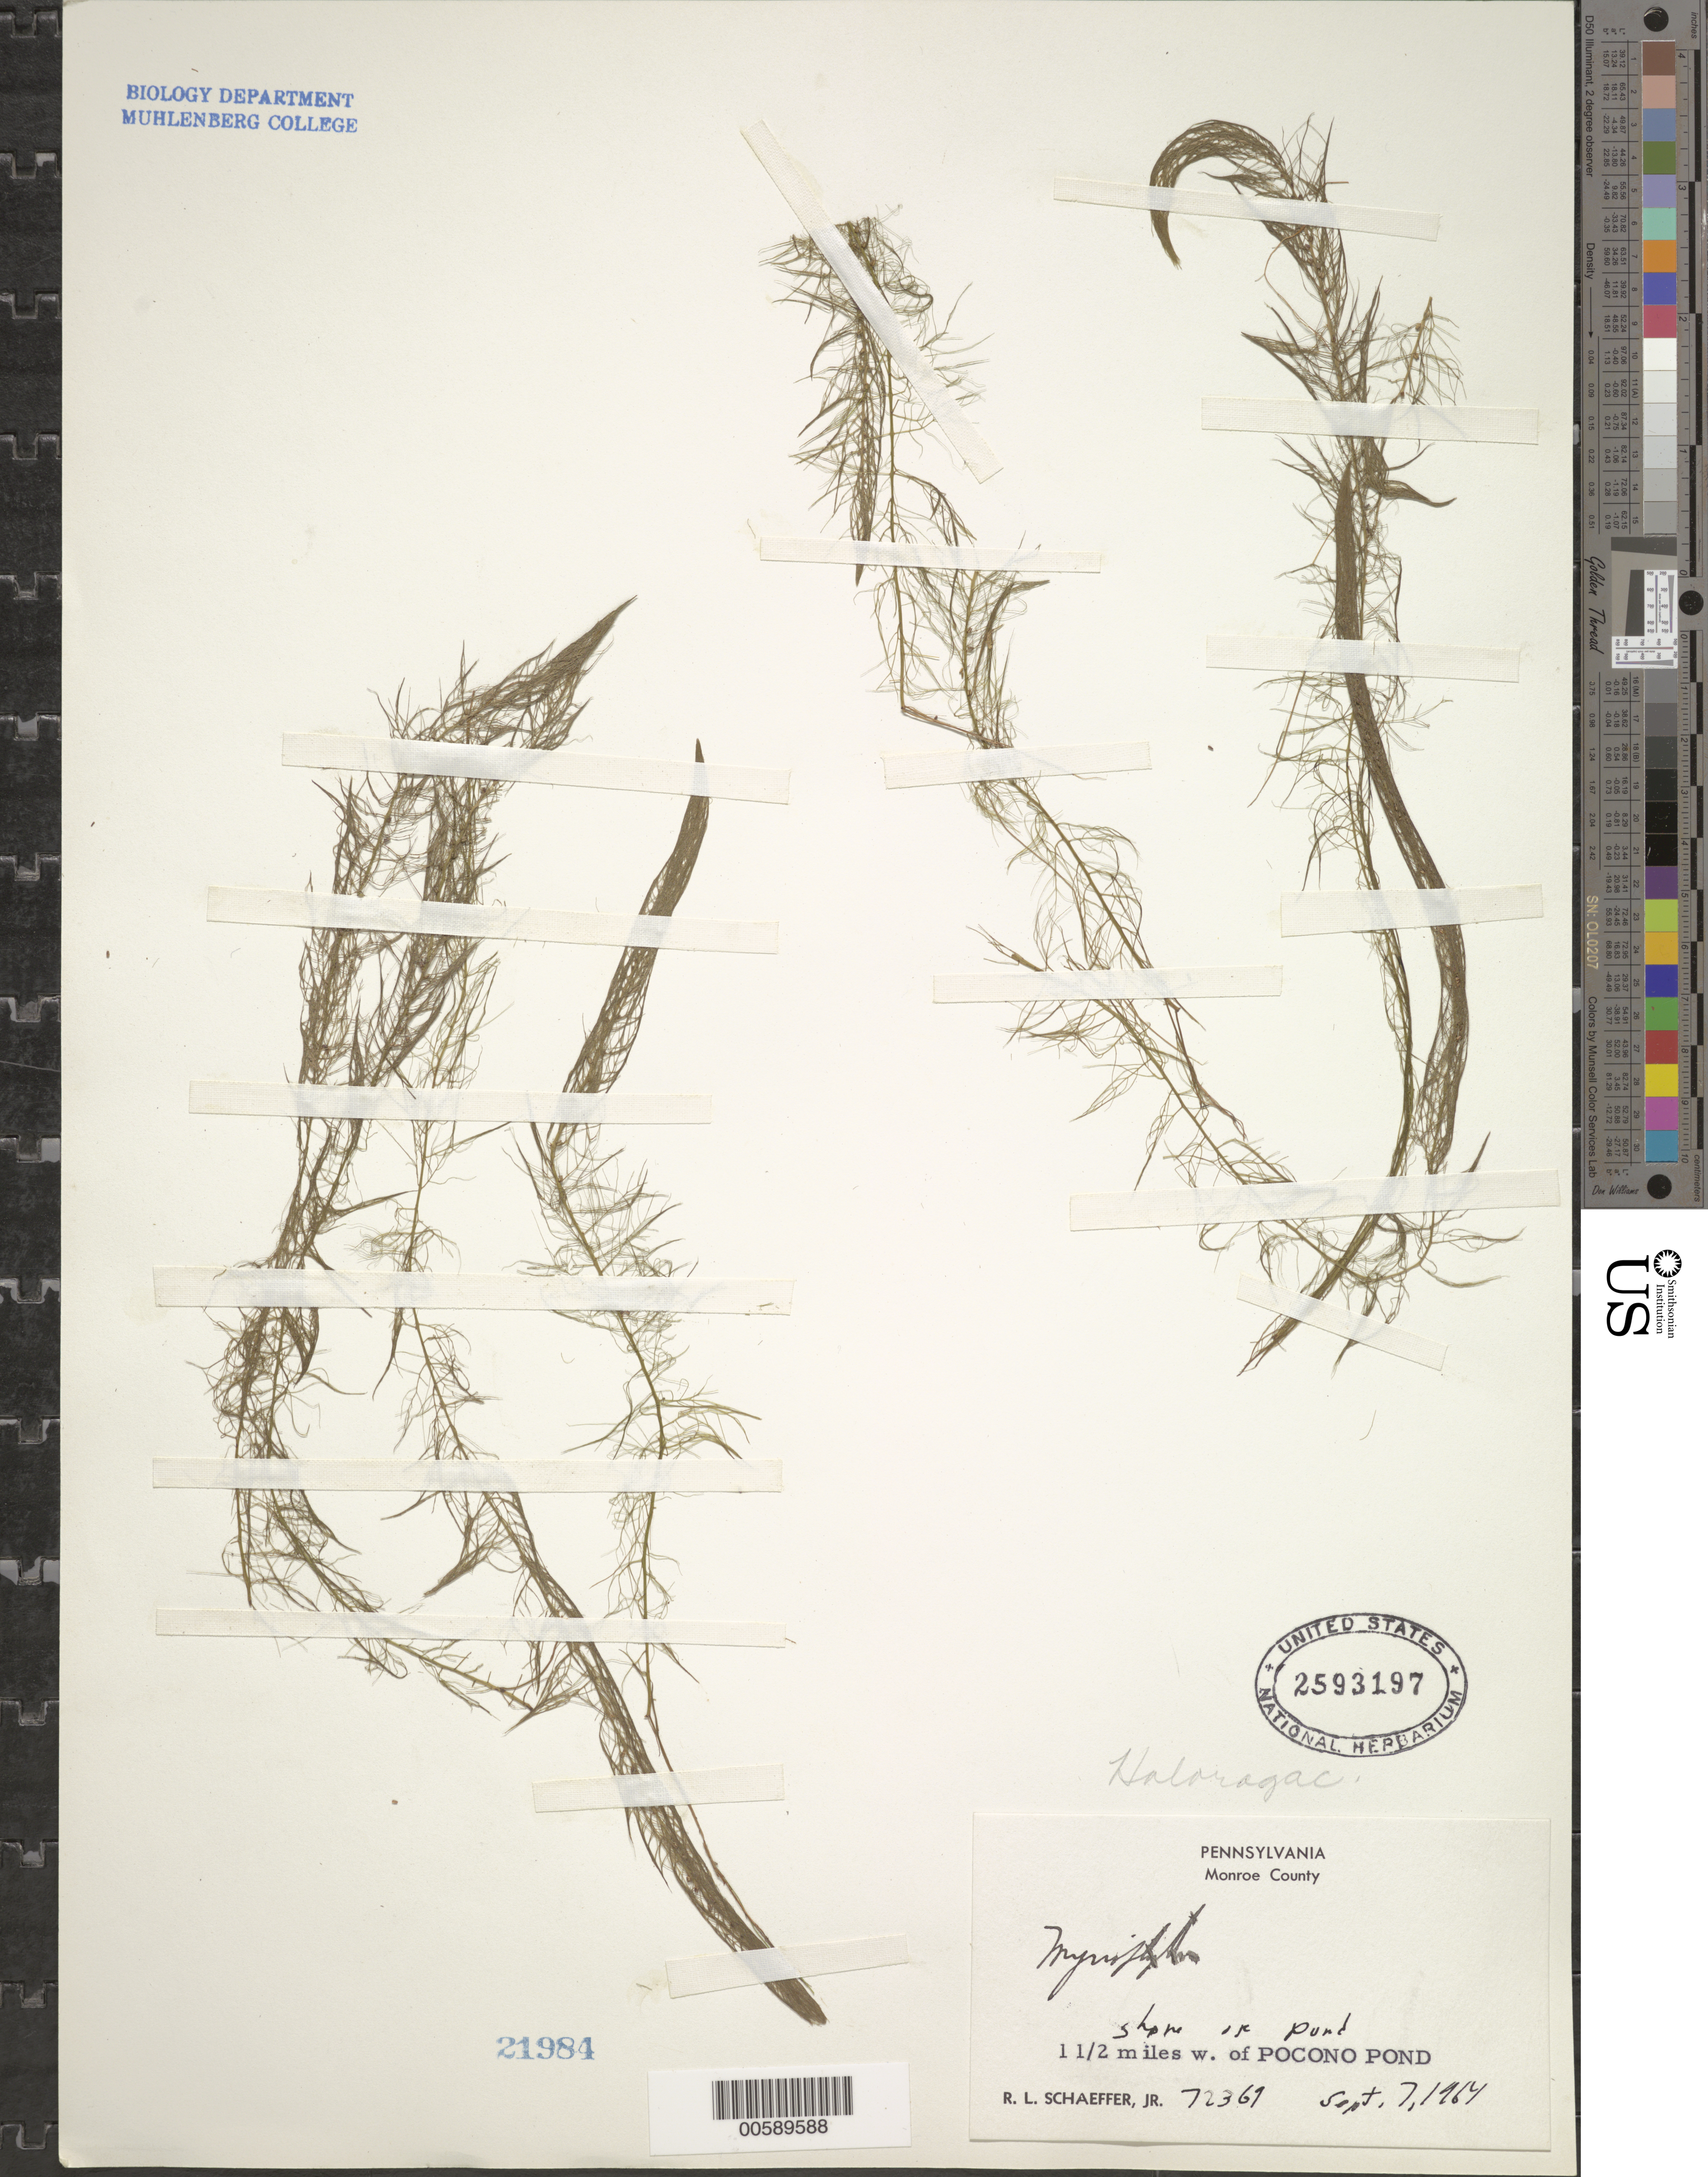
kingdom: Plantae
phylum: Tracheophyta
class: Magnoliopsida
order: Saxifragales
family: Haloragaceae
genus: Myriophyllum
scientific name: Myriophyllum sp.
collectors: R. Shaeffer Jr.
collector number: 72369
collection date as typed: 07 Sep 1964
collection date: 1964-09-07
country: United States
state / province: Pennsylvania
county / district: Monroe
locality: W of Pocono Pond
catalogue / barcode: US 2593197